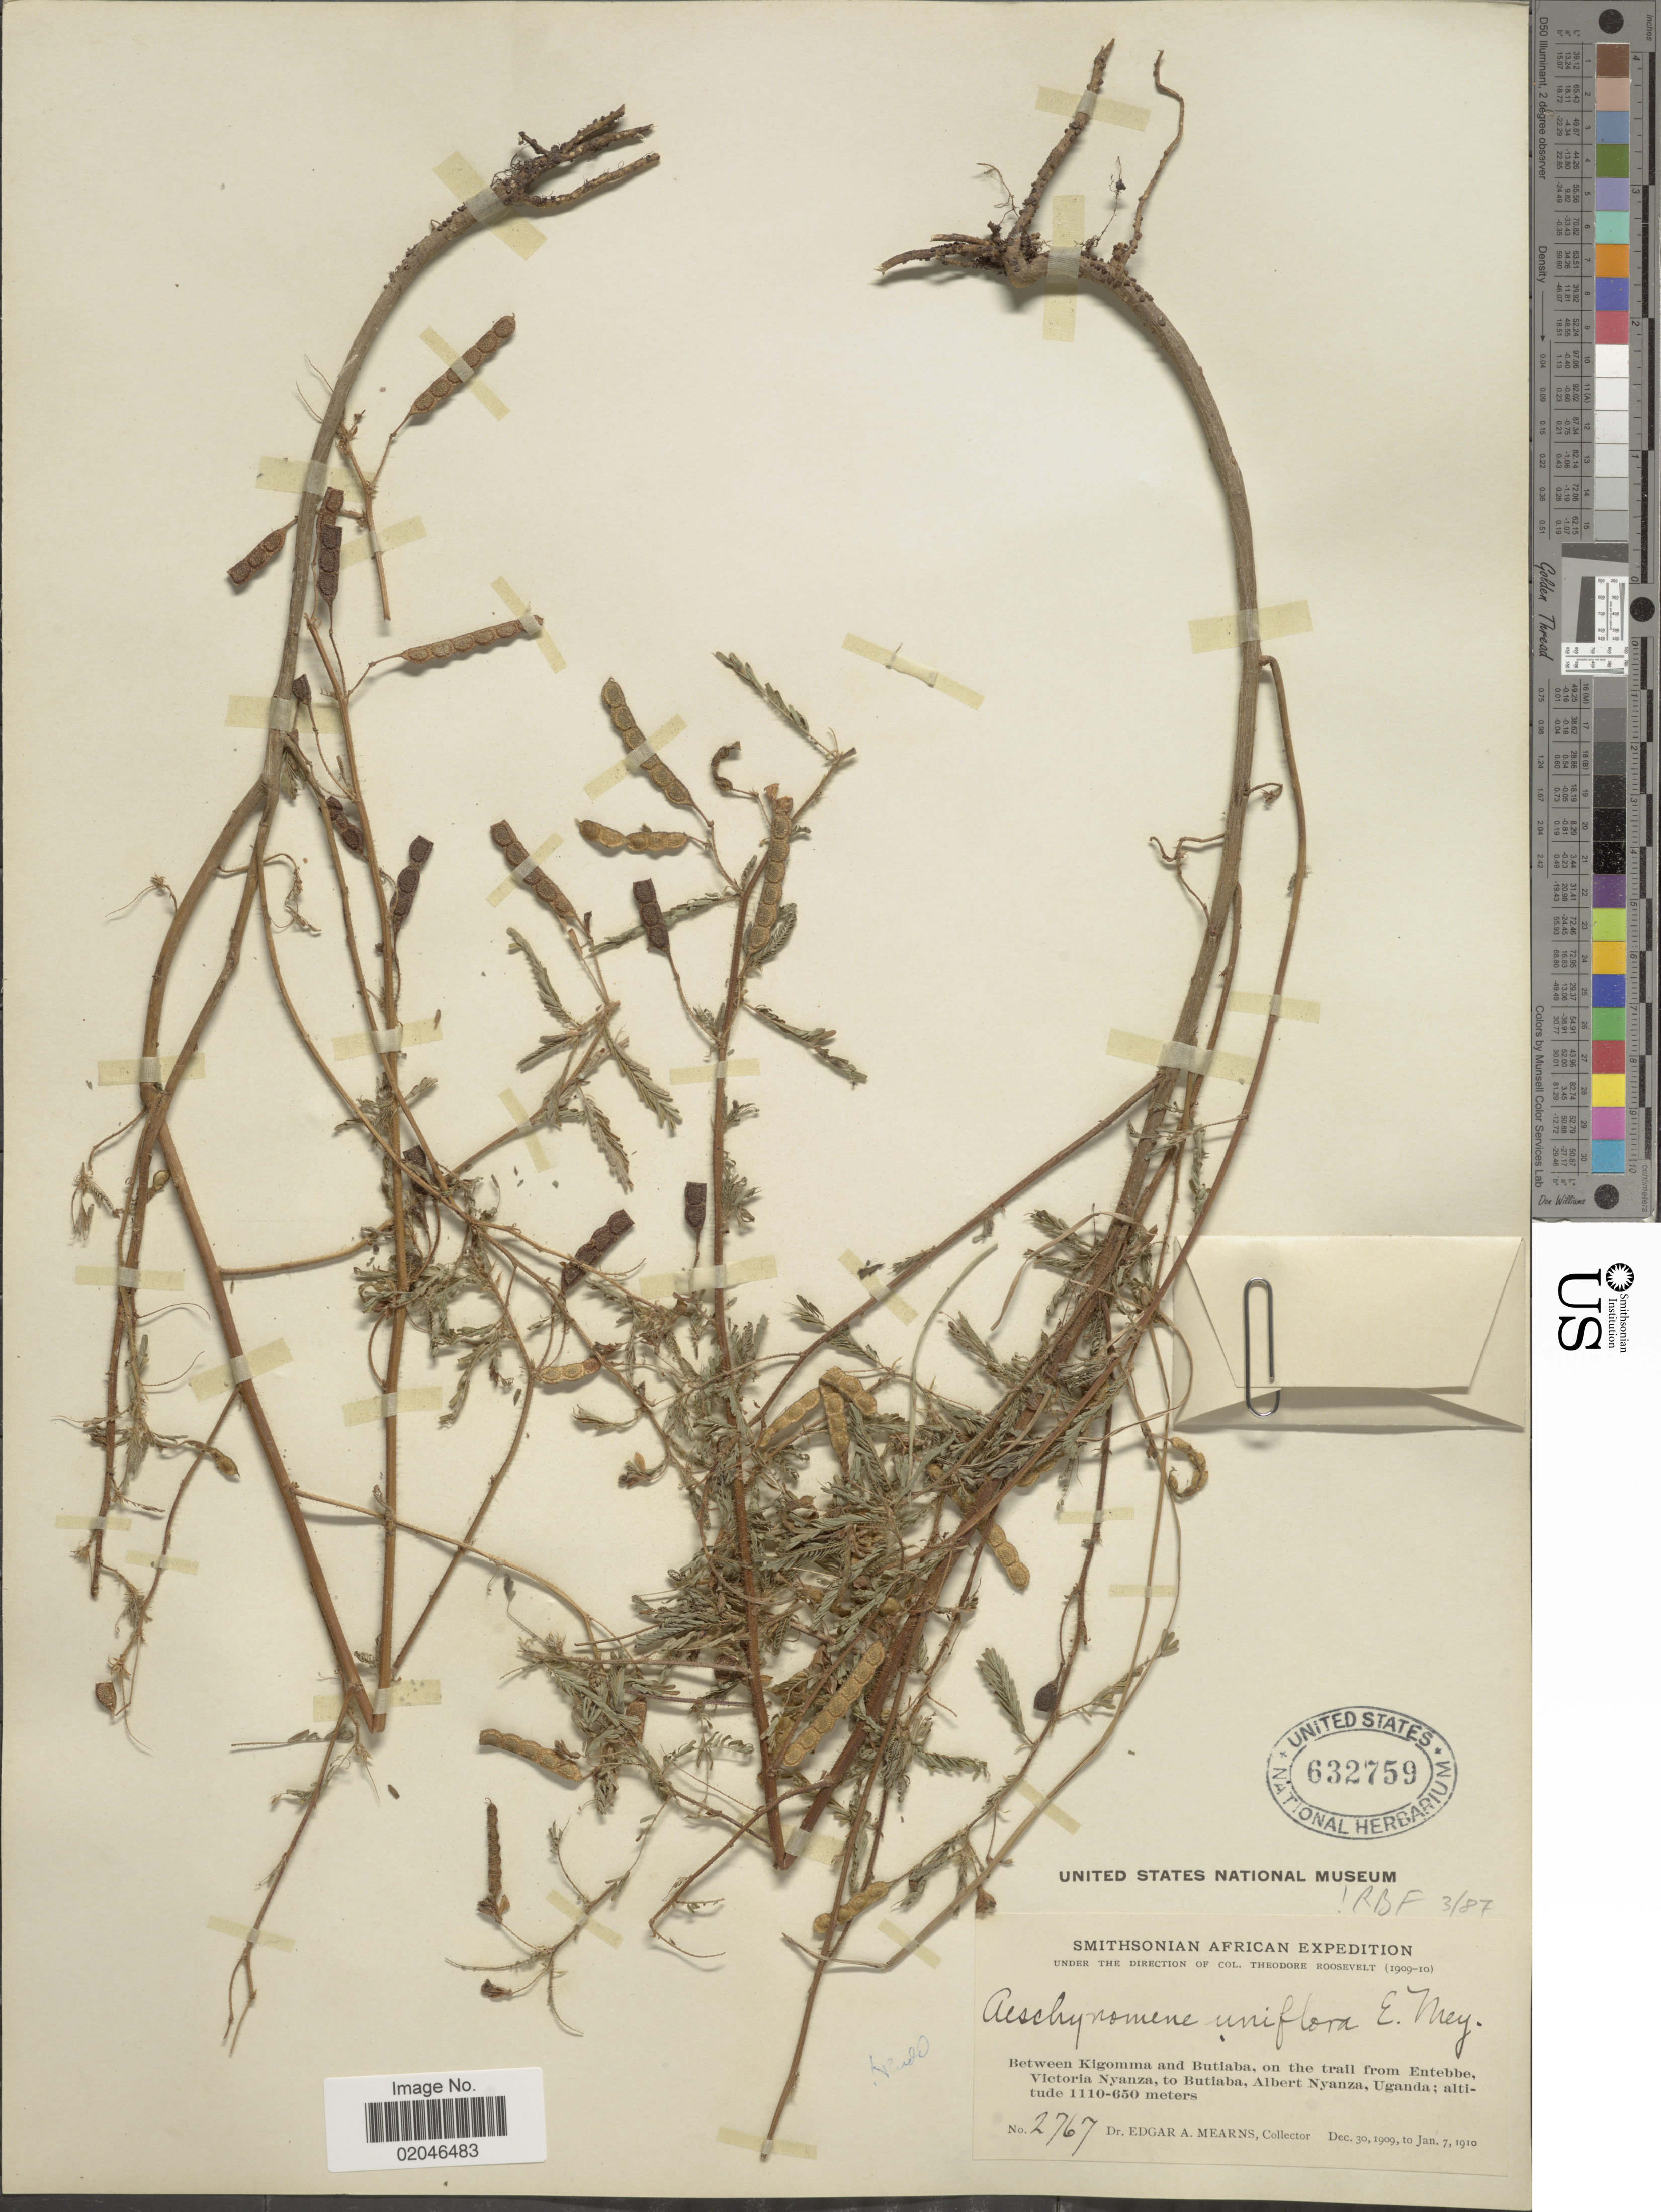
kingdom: Plantae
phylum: Tracheophyta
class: Magnoliopsida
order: Fabales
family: Fabaceae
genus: Aeschynomene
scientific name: Aeschynomene uniflora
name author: E. Mey.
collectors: E. A. Mearns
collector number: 2767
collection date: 1909-12-30/1910-01-07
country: Uganda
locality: Between Kigomma and Butiaba, on the trail from Entebbe, Victoria Nyanza, to Butiaba, Albert Nyanza, Uganda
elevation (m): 650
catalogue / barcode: US 632759